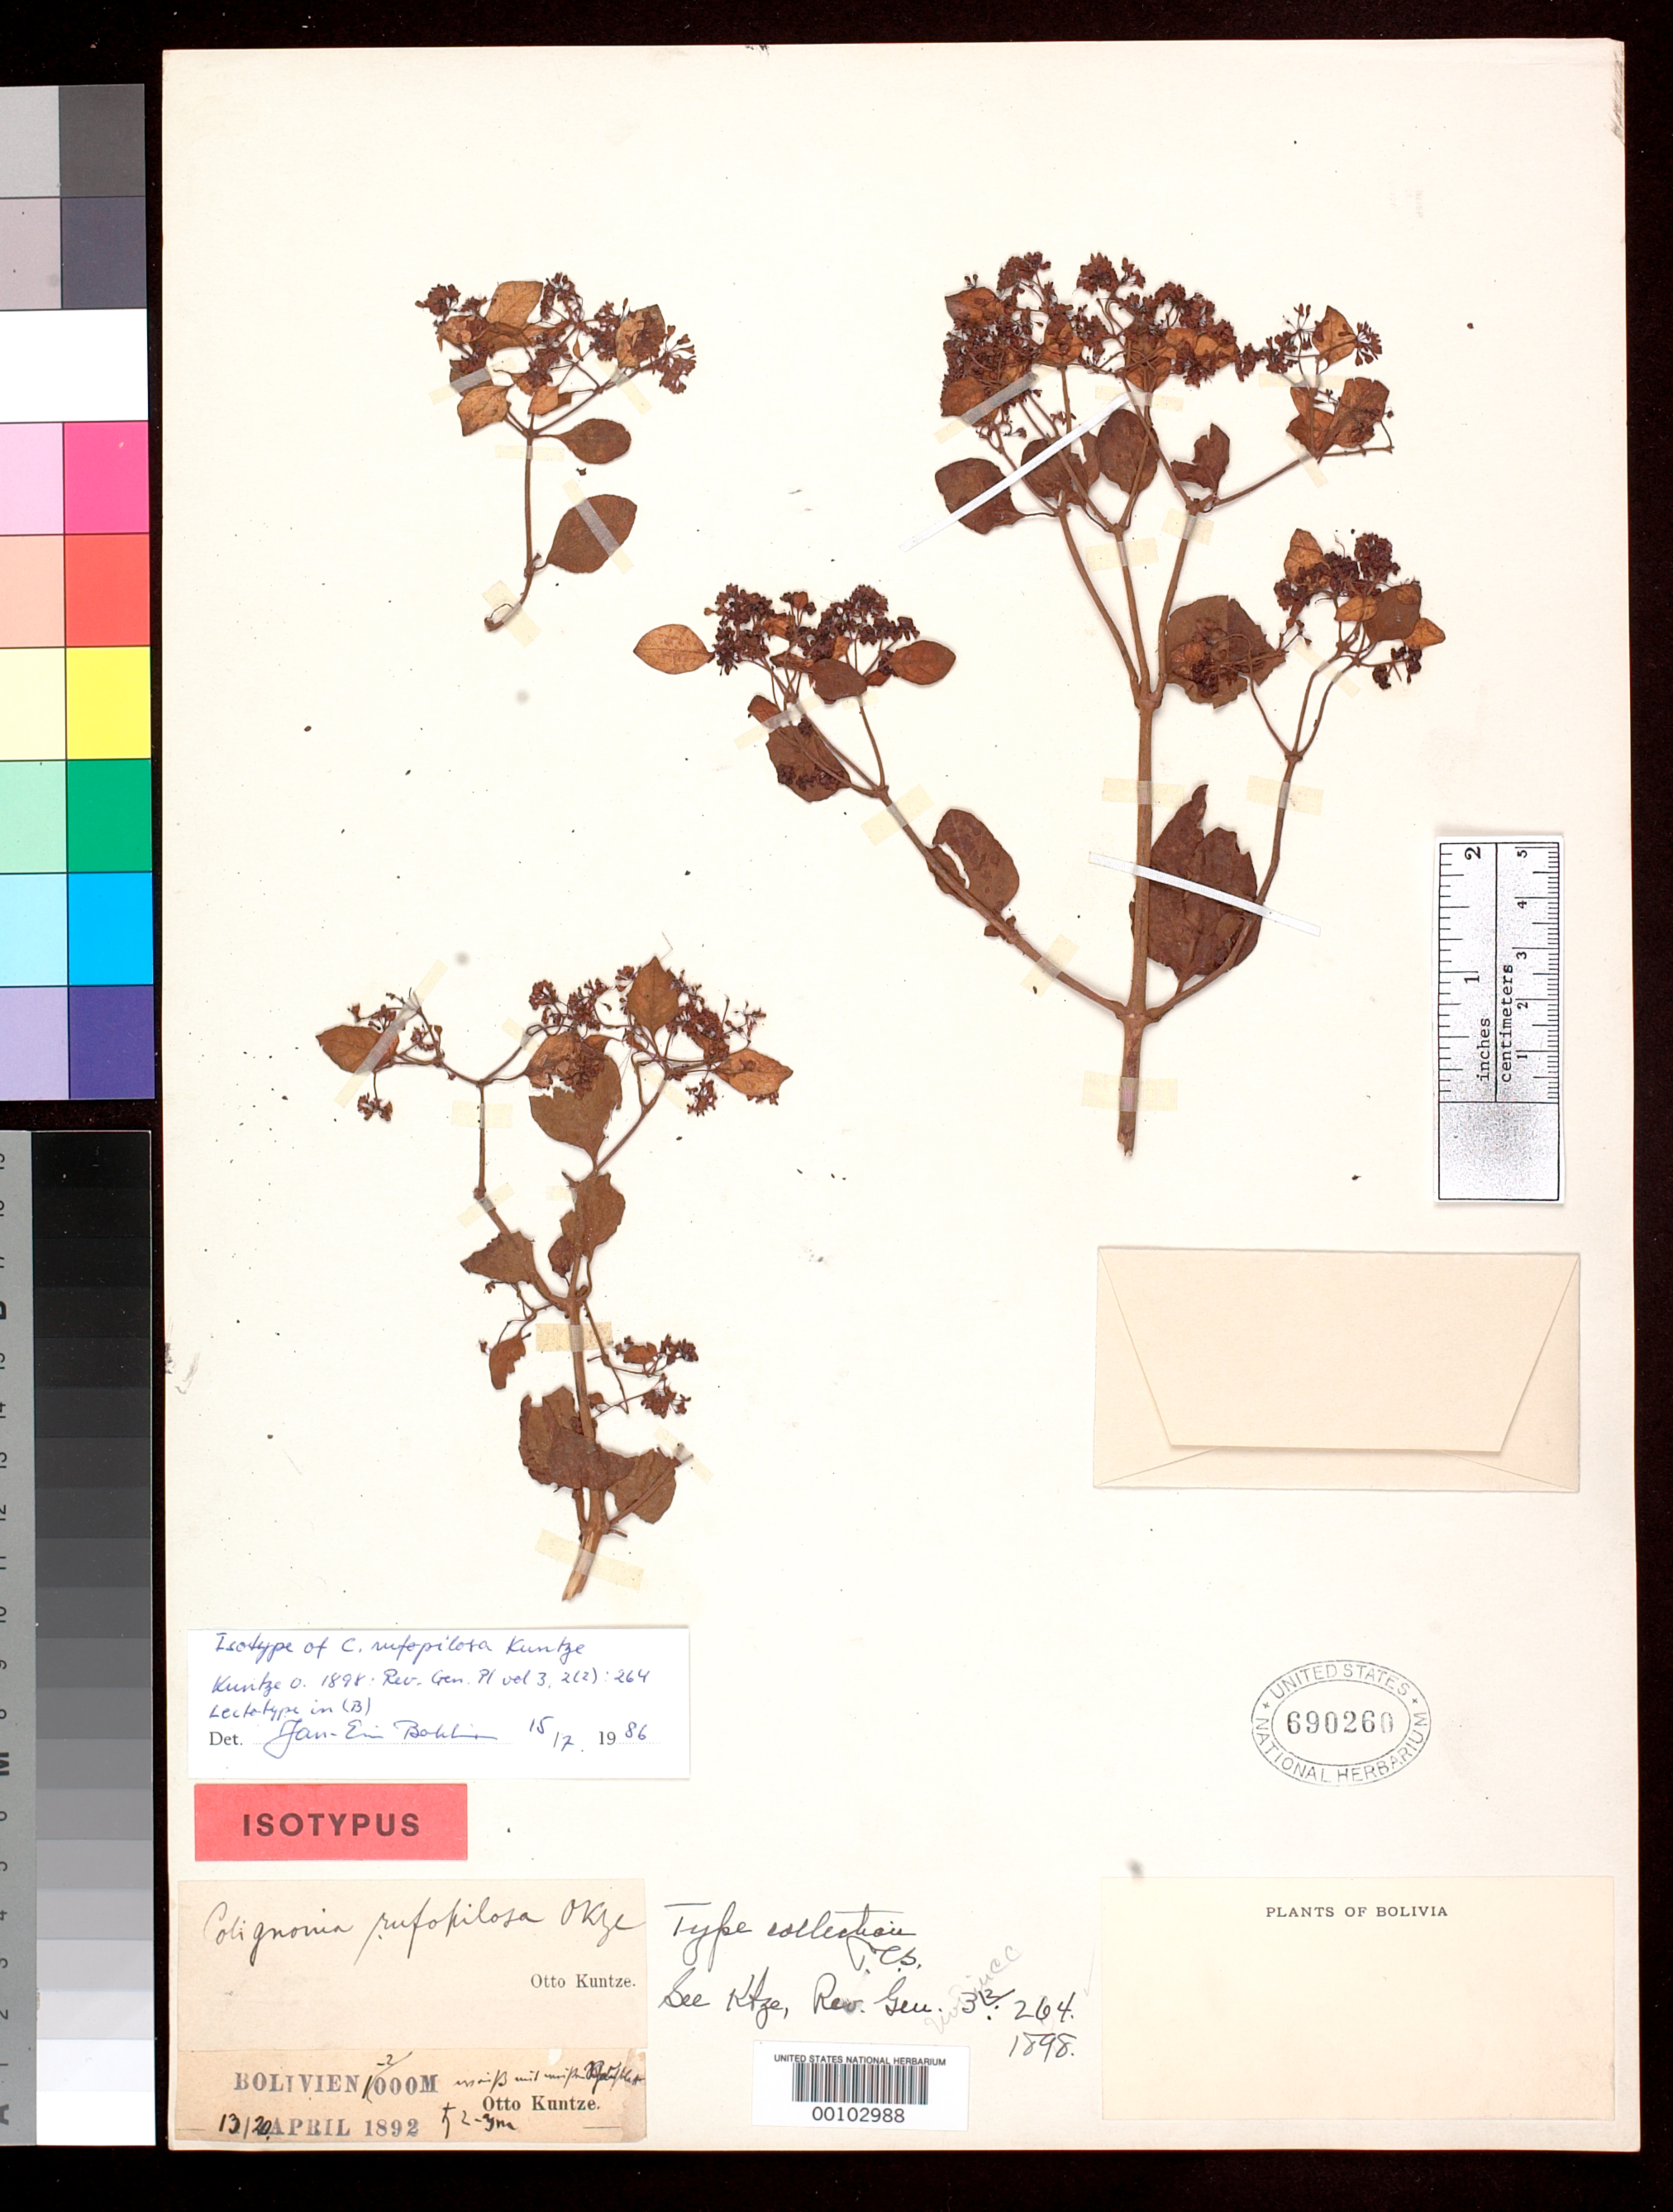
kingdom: Plantae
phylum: Tracheophyta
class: Magnoliopsida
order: Caryophyllales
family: Nyctaginaceae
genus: Colignonia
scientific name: Colignonia rufopilosa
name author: Kuntze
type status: Isolectotype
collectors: C.E.O. Kuntze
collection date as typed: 13 Apr 1892 to 20 Apr 1892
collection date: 1892-04-13/1892-04-20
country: Bolivia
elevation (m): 1000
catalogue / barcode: US 690260